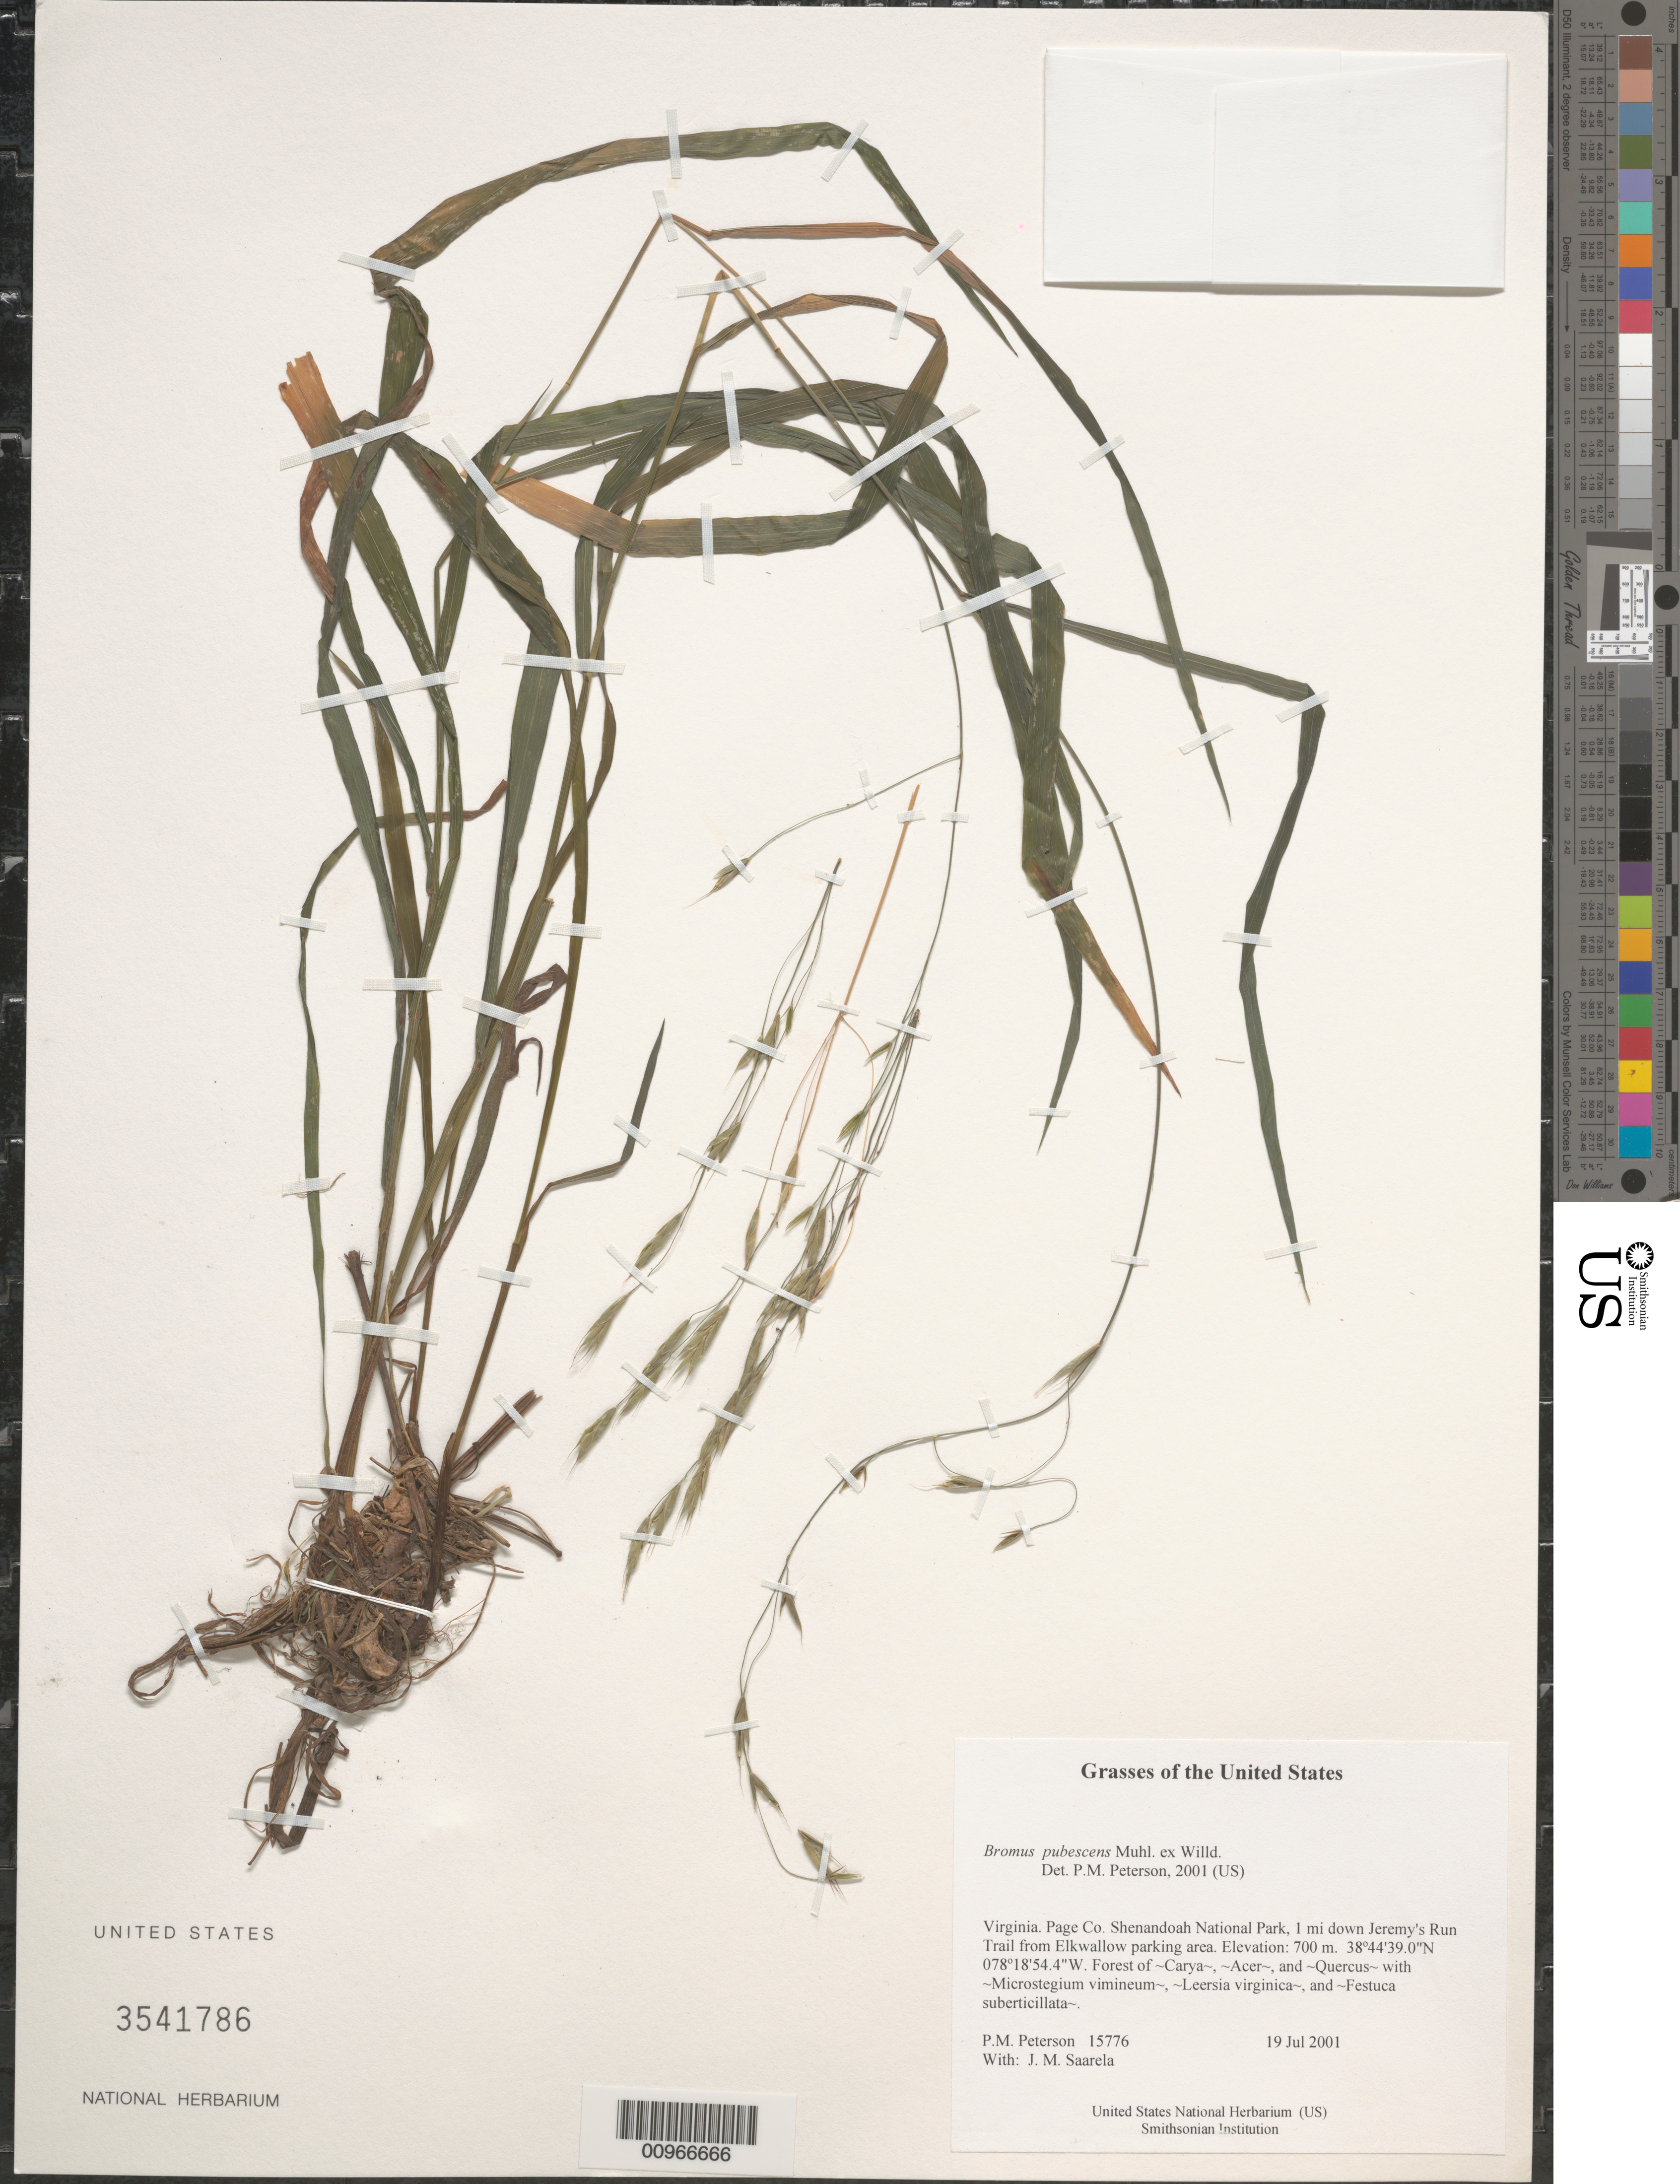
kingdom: Plantae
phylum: Tracheophyta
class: Liliopsida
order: Poales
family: Poaceae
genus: Bromus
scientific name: Bromus pubescens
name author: Muhl. ex Willd.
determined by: Peterson, Paul M., (BOT), Smithsonian Institution - National Museum of Natural History (UNITED STATES)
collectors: P. M. Peterson & J. Saarela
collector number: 15776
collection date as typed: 19 Jul 2001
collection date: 2001-07-19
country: United States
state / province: Virginia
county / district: Page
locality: Shenandoah National Park, 1 mi down Jeremy's Run Trail from Elkwallow parking area.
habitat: Forest of ~Carya~, ~Acer~, and ~Quercus~ with ~Microstegium vimineum~, ~Leersia virginica~, and ~Festuca suberticillata~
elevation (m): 700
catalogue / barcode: US 3541786